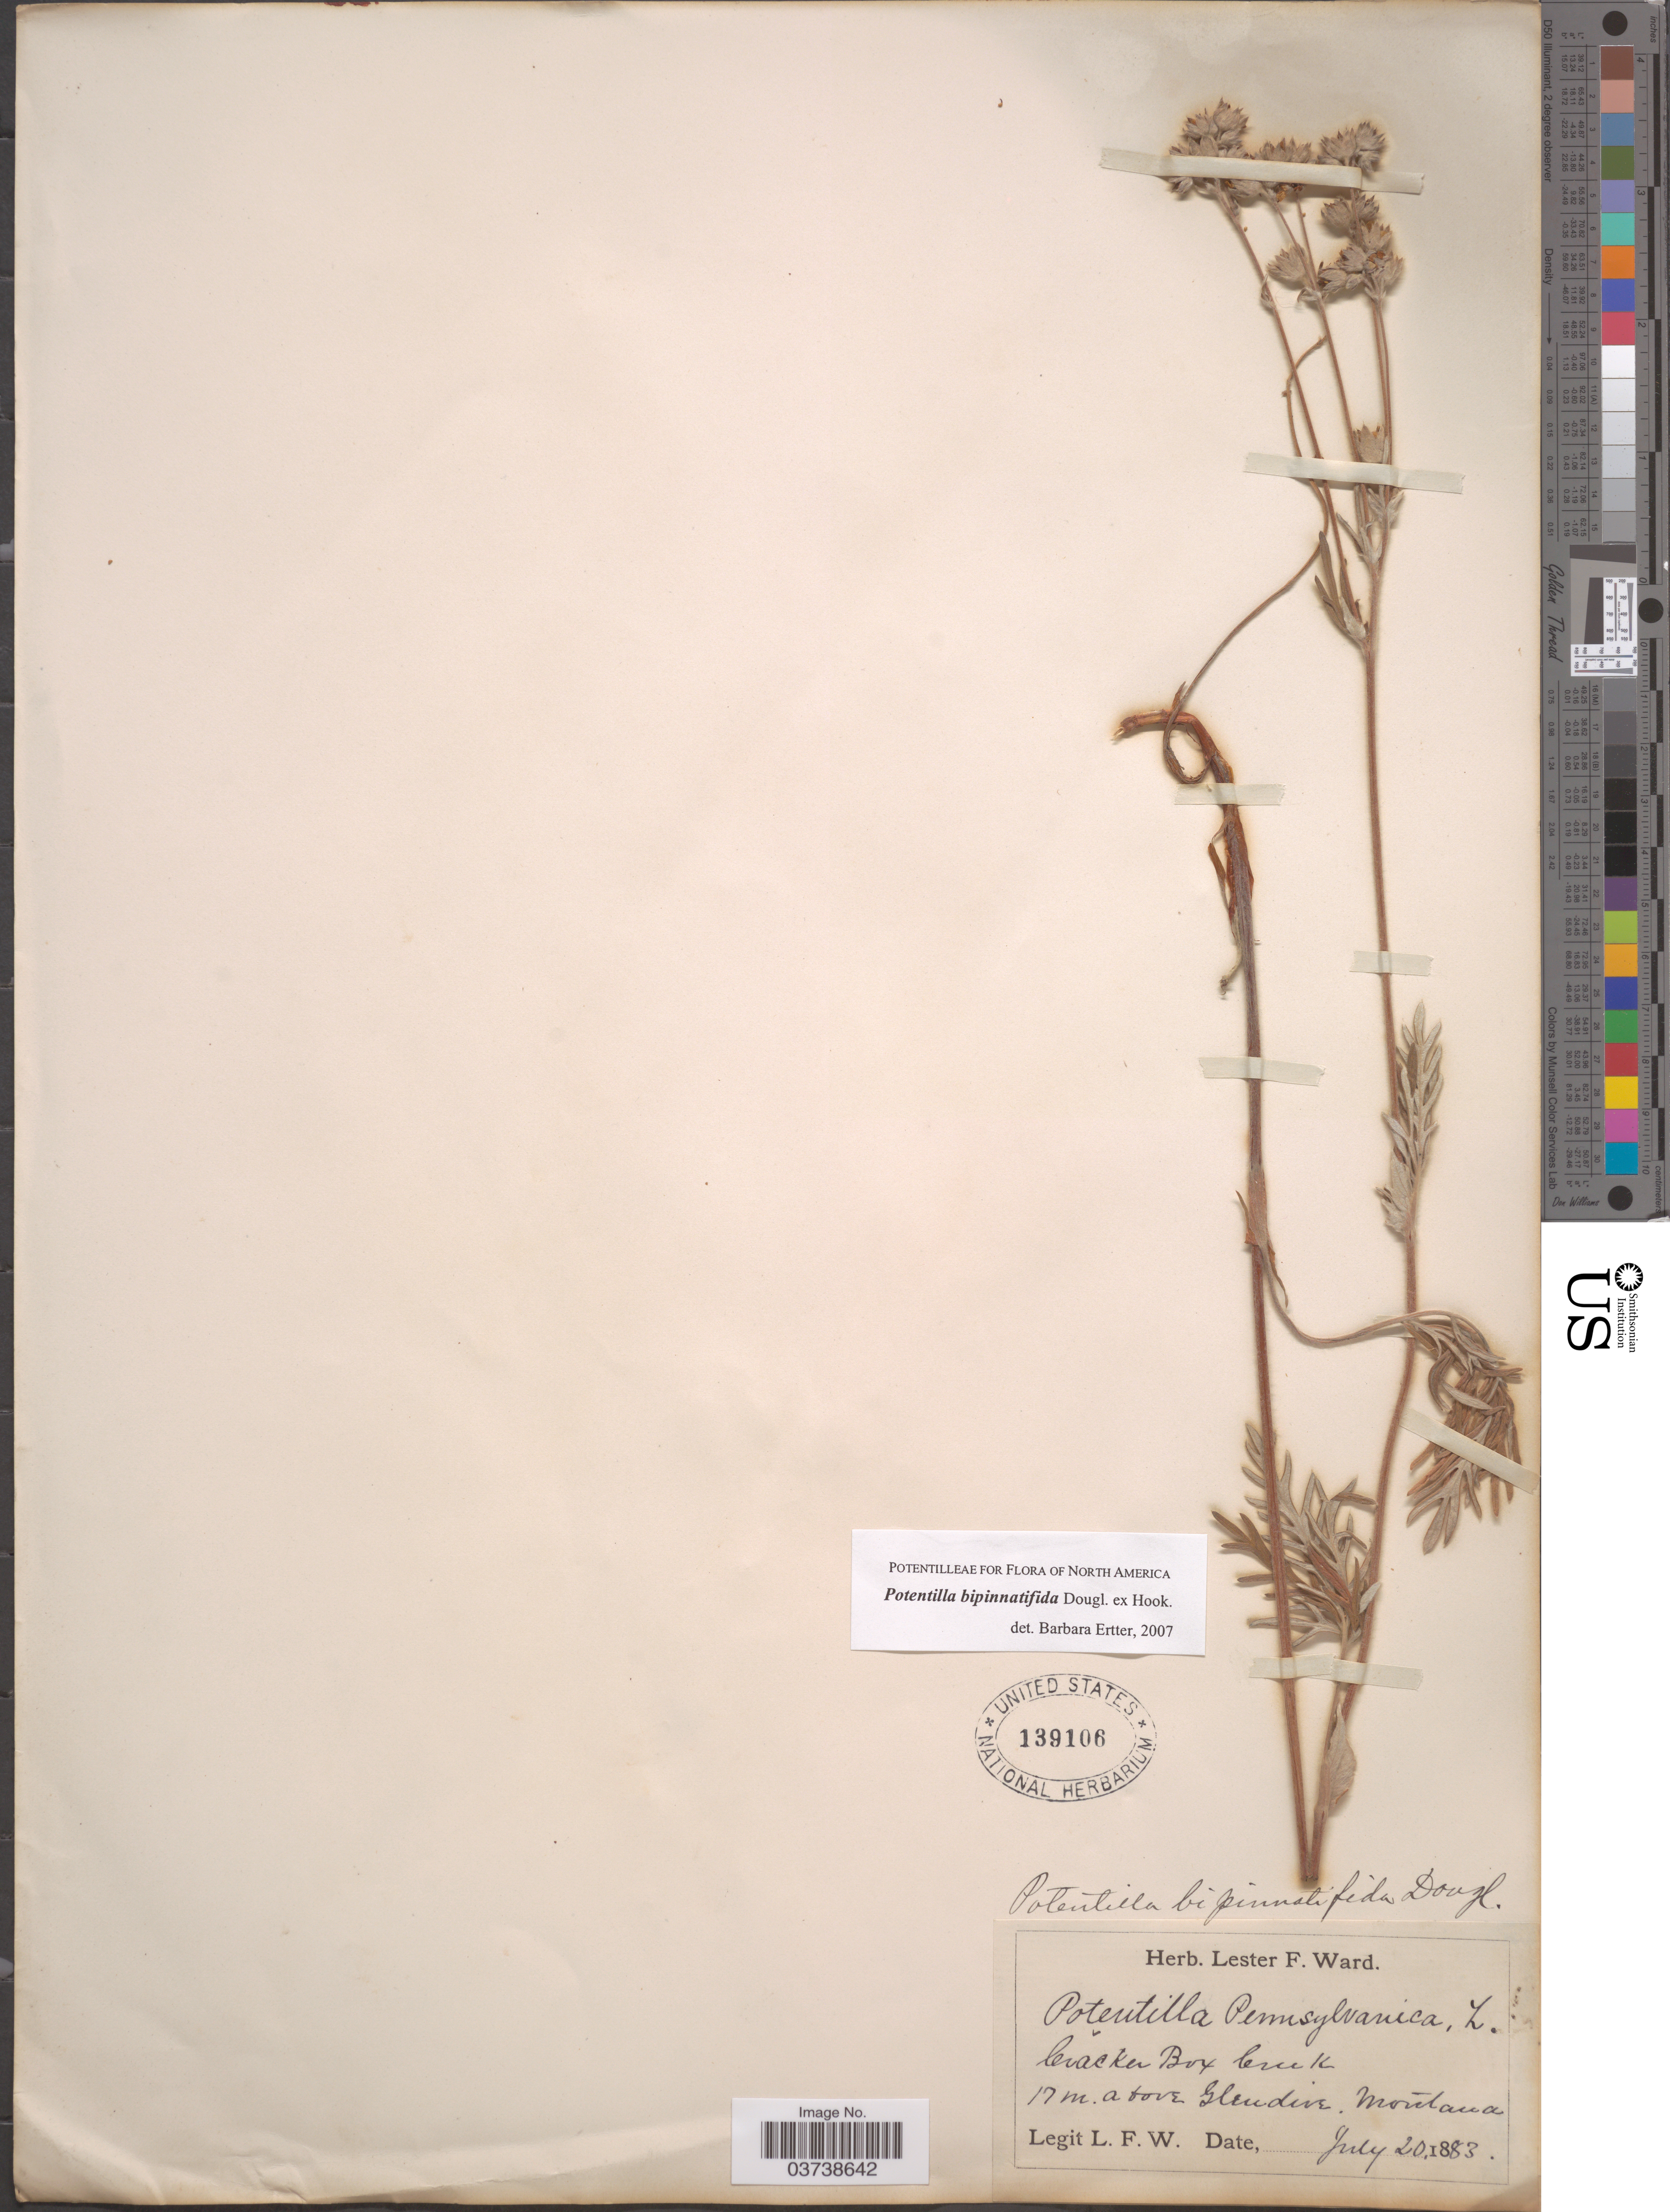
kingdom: Plantae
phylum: Tracheophyta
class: Magnoliopsida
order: Rosales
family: Rosaceae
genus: Potentilla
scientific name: Potentilla bipinnatifida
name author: Douglas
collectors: L. F. Ward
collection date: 1883-07-20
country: United States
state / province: Montana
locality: Cracker Box Creek. 17 m. above Glendive.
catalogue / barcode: US 139106